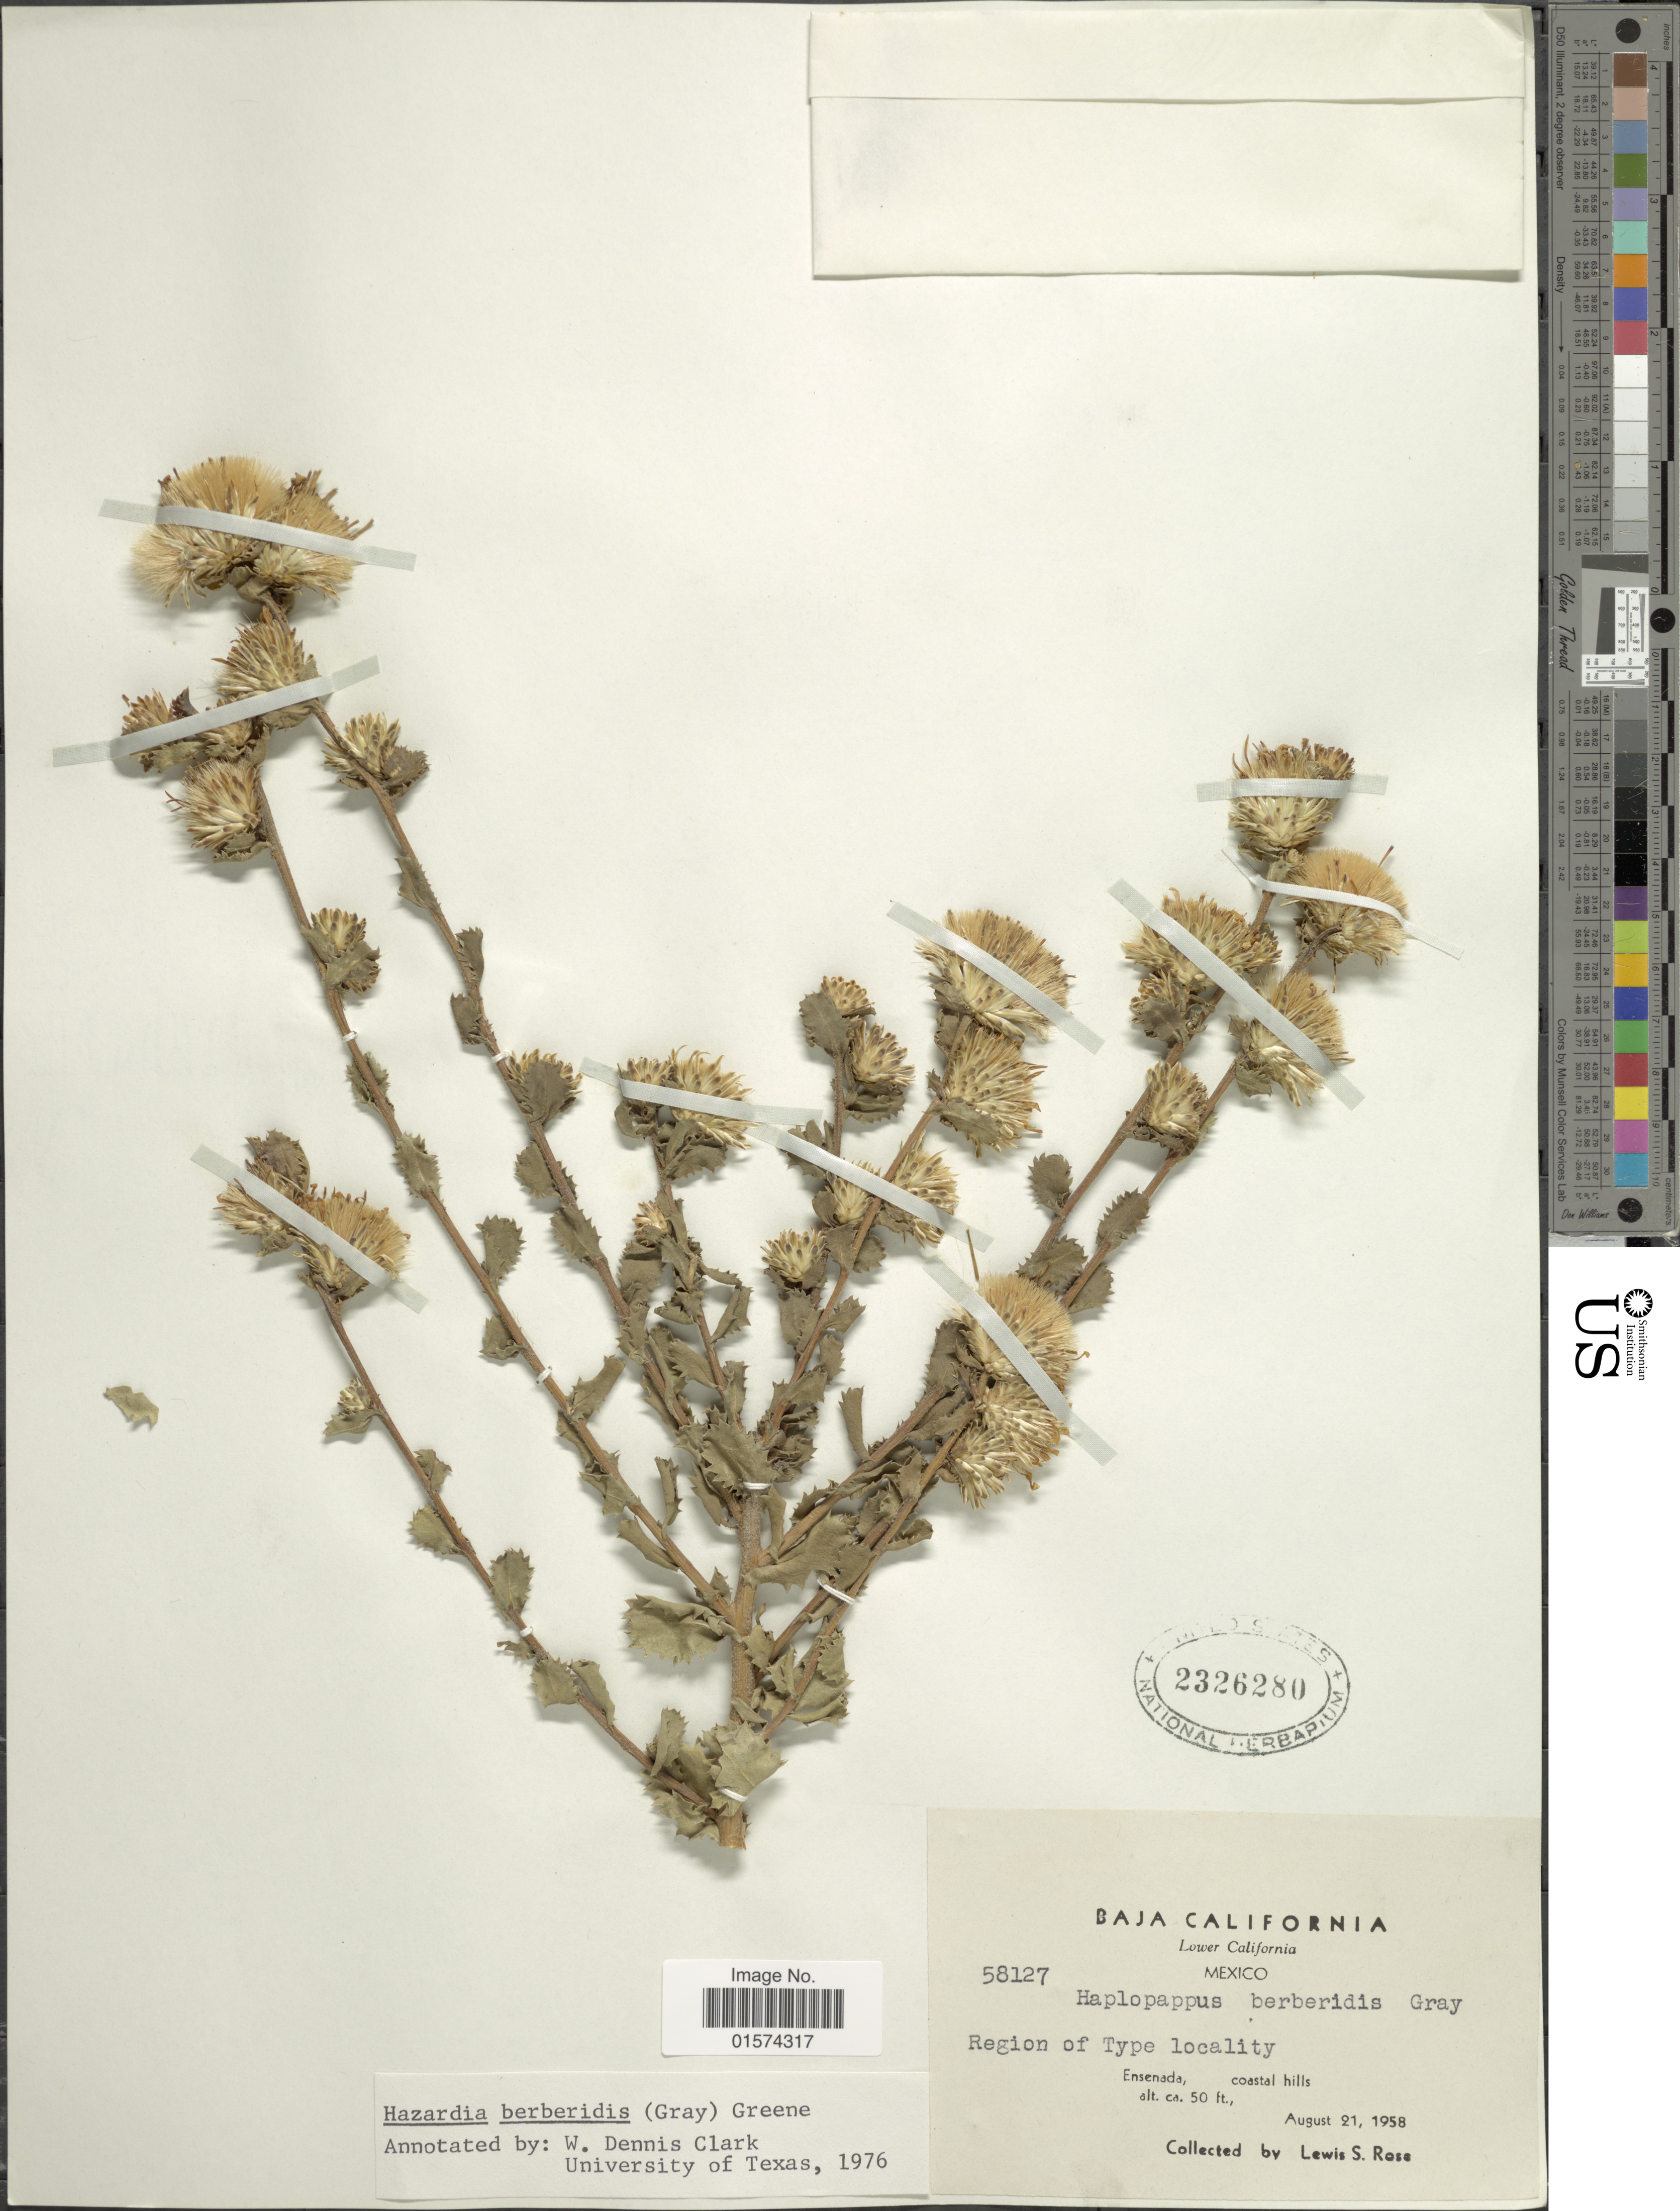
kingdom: Plantae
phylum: Tracheophyta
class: Magnoliopsida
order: Asterales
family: Asteraceae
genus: Hazardia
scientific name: Hazardia berberidis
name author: (A. Gray) Greene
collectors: L. S. Rose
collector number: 58127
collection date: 1958-08-21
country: Mexico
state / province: Baja California Sur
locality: Lower California, Region of Type locality, Ensenada, coastal hills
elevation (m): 15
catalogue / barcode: US 2326280